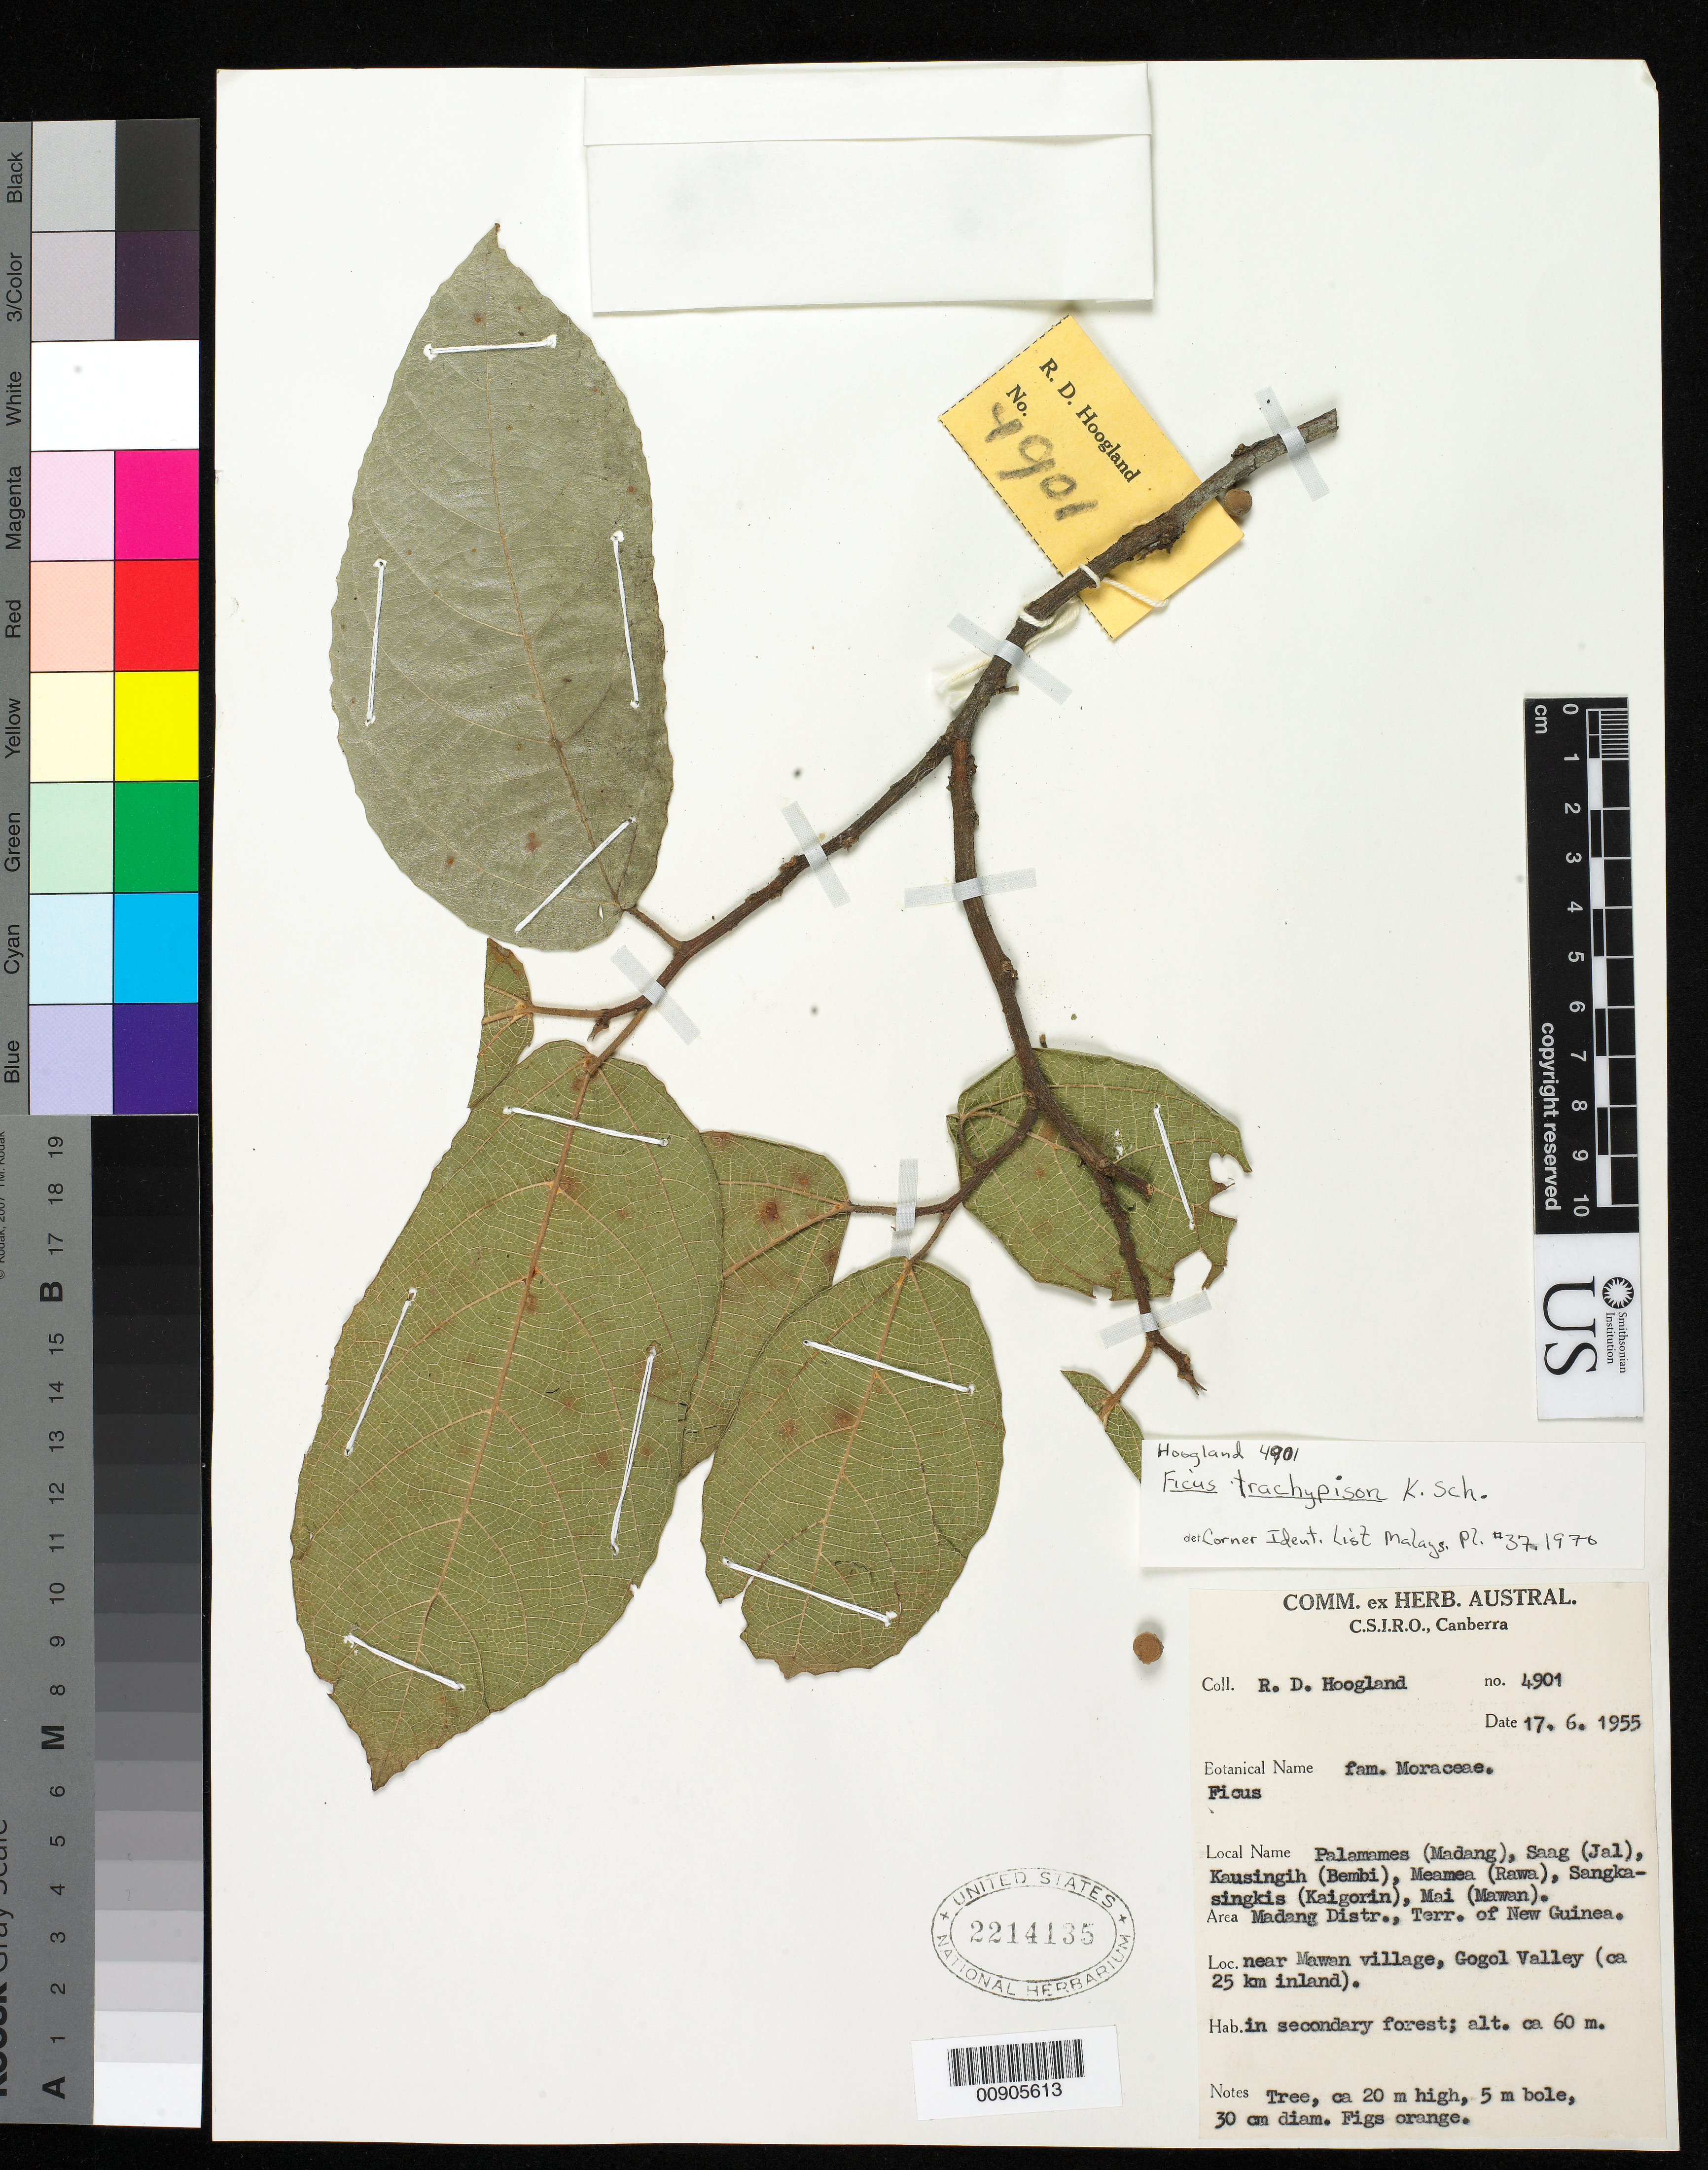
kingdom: Plantae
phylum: Tracheophyta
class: Magnoliopsida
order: Rosales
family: Moraceae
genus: Ficus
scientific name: Ficus trachypison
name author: K. Schum. & Lauterb.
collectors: R. D. Hoogland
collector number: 4901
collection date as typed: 17 Jun 1955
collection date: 1955-06-17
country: Papua New Guinea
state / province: Madang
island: New Guinea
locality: Near Mawan village, Gogol Valley (ca 25 km inland).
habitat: In secondary forest.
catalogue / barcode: US 2214135